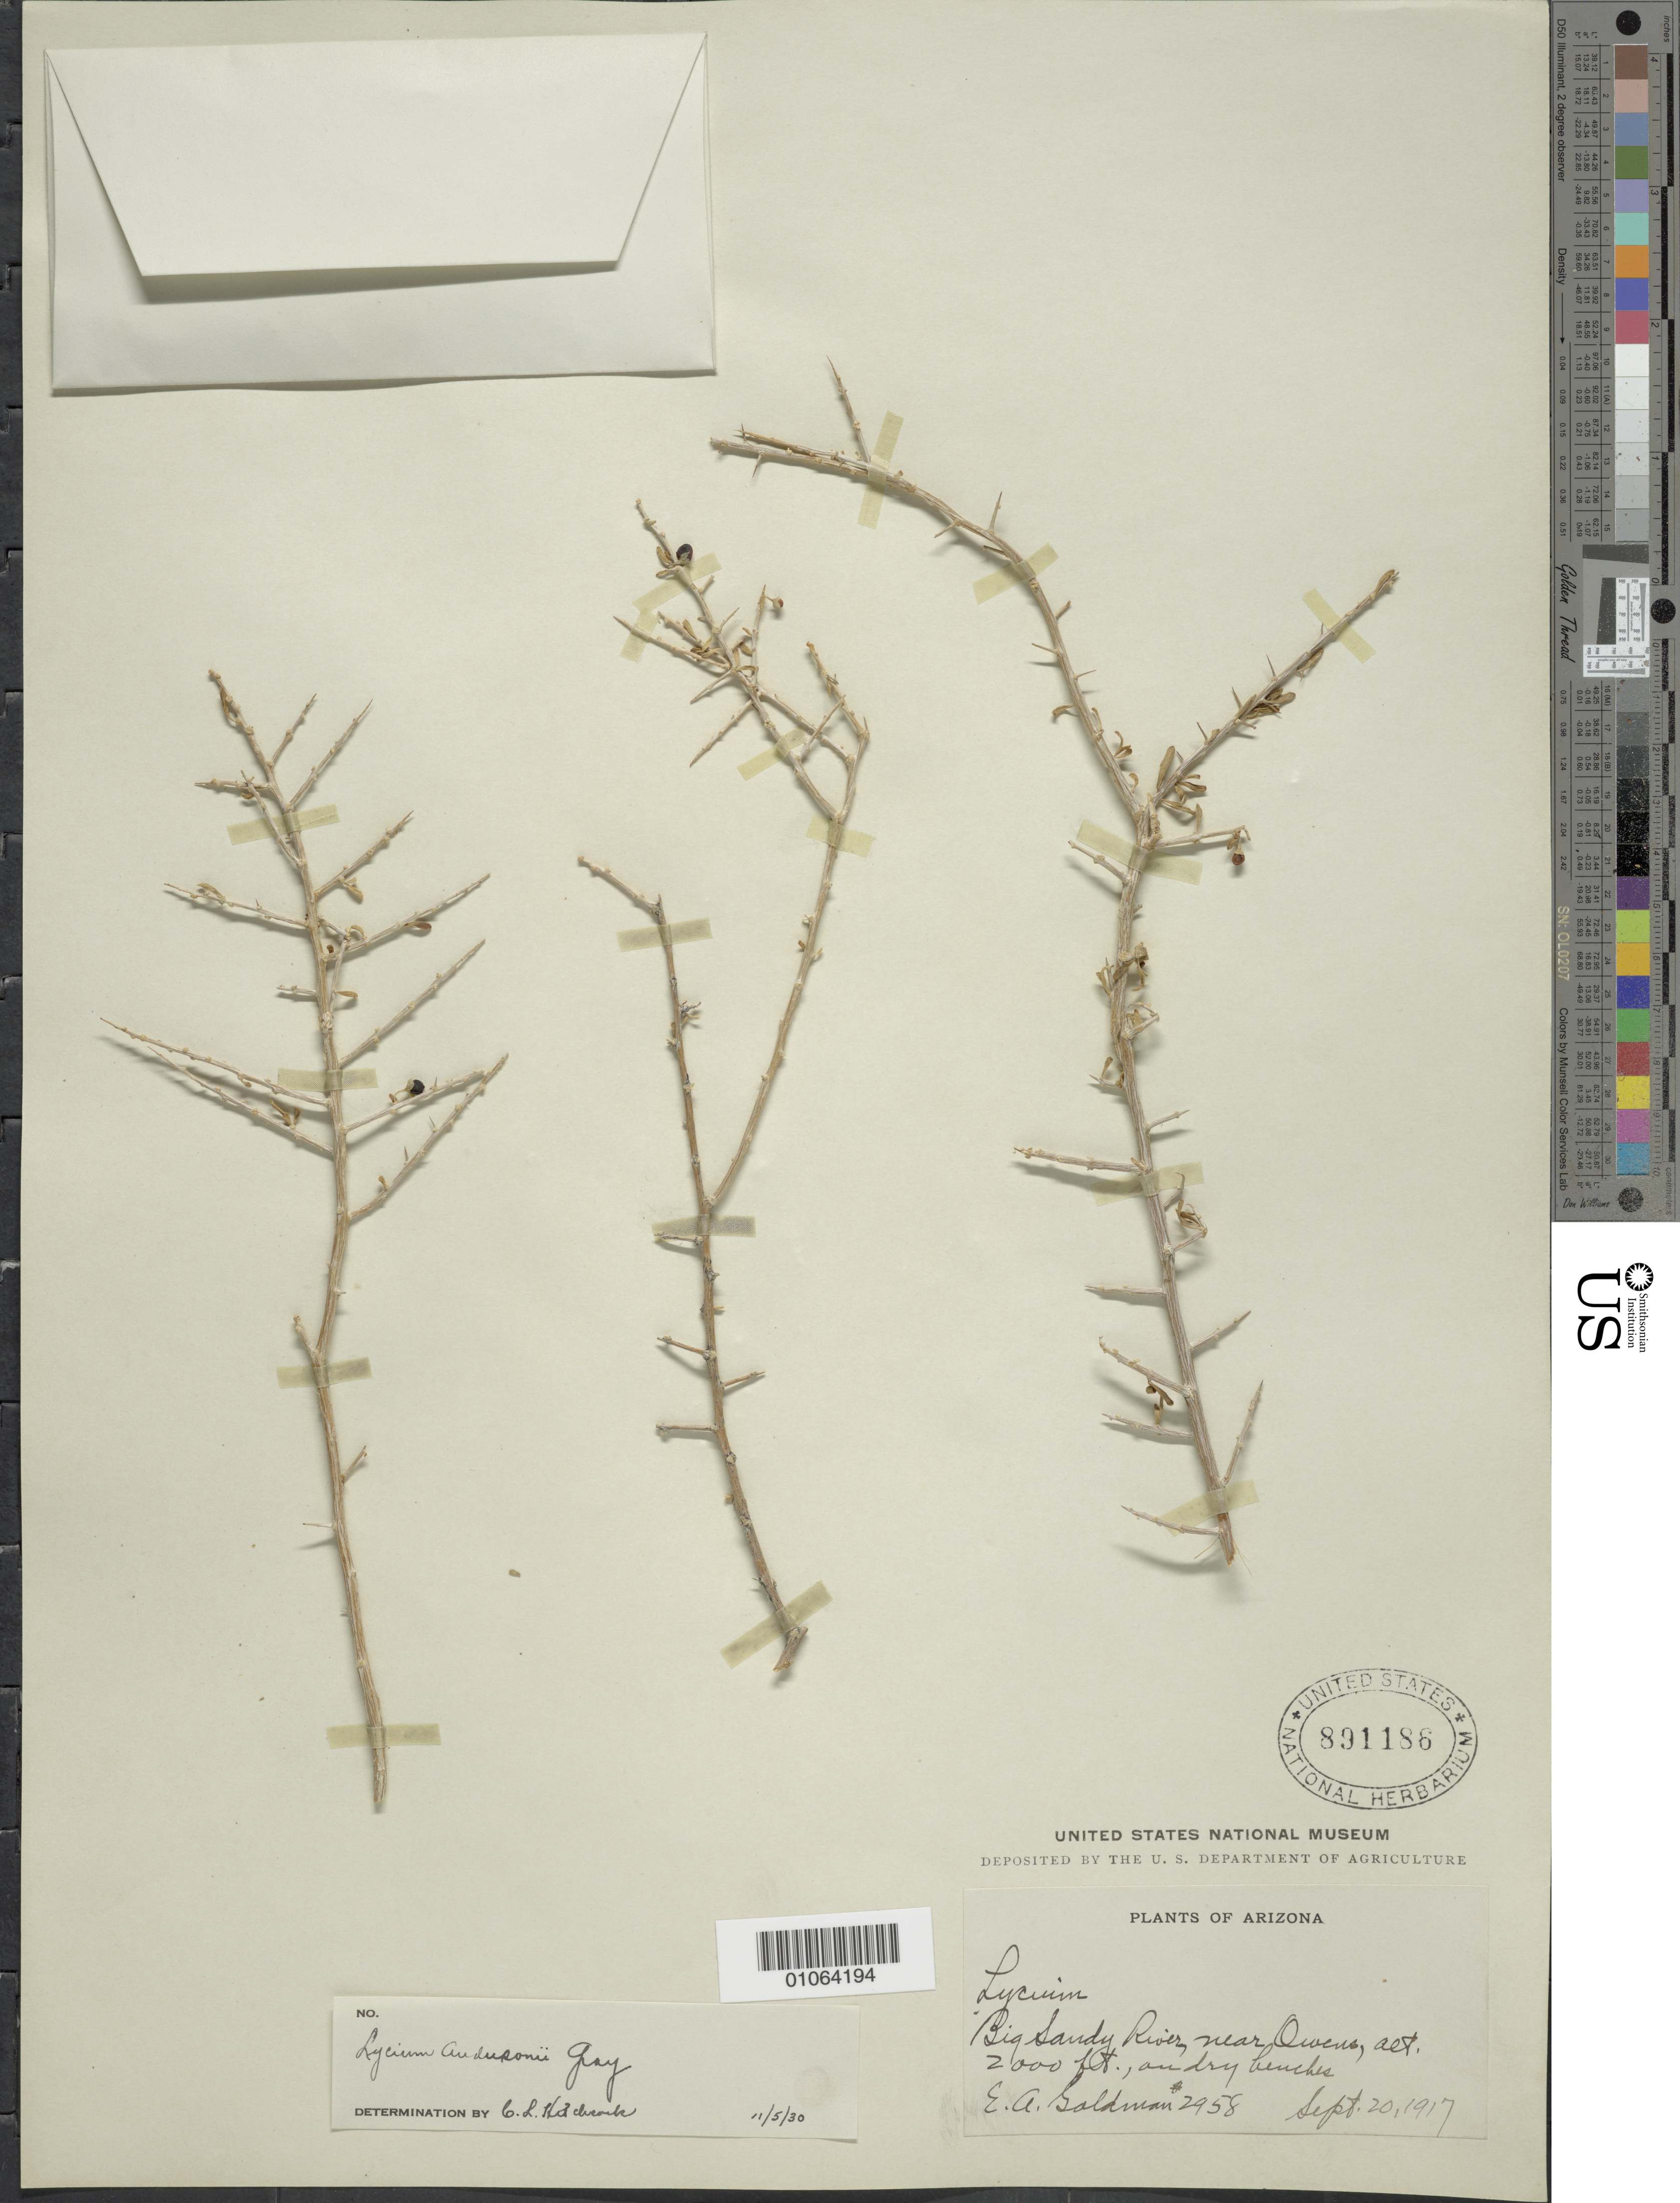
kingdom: Plantae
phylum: Tracheophyta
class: Magnoliopsida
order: Solanales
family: Solanaceae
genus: Lycium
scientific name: Lycium andersonii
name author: A. Gray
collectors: E. A. Goldman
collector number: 2958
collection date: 1917-09-20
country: United States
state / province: Arizona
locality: Big Sandy River, near Owens.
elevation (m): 610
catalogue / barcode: US 891186